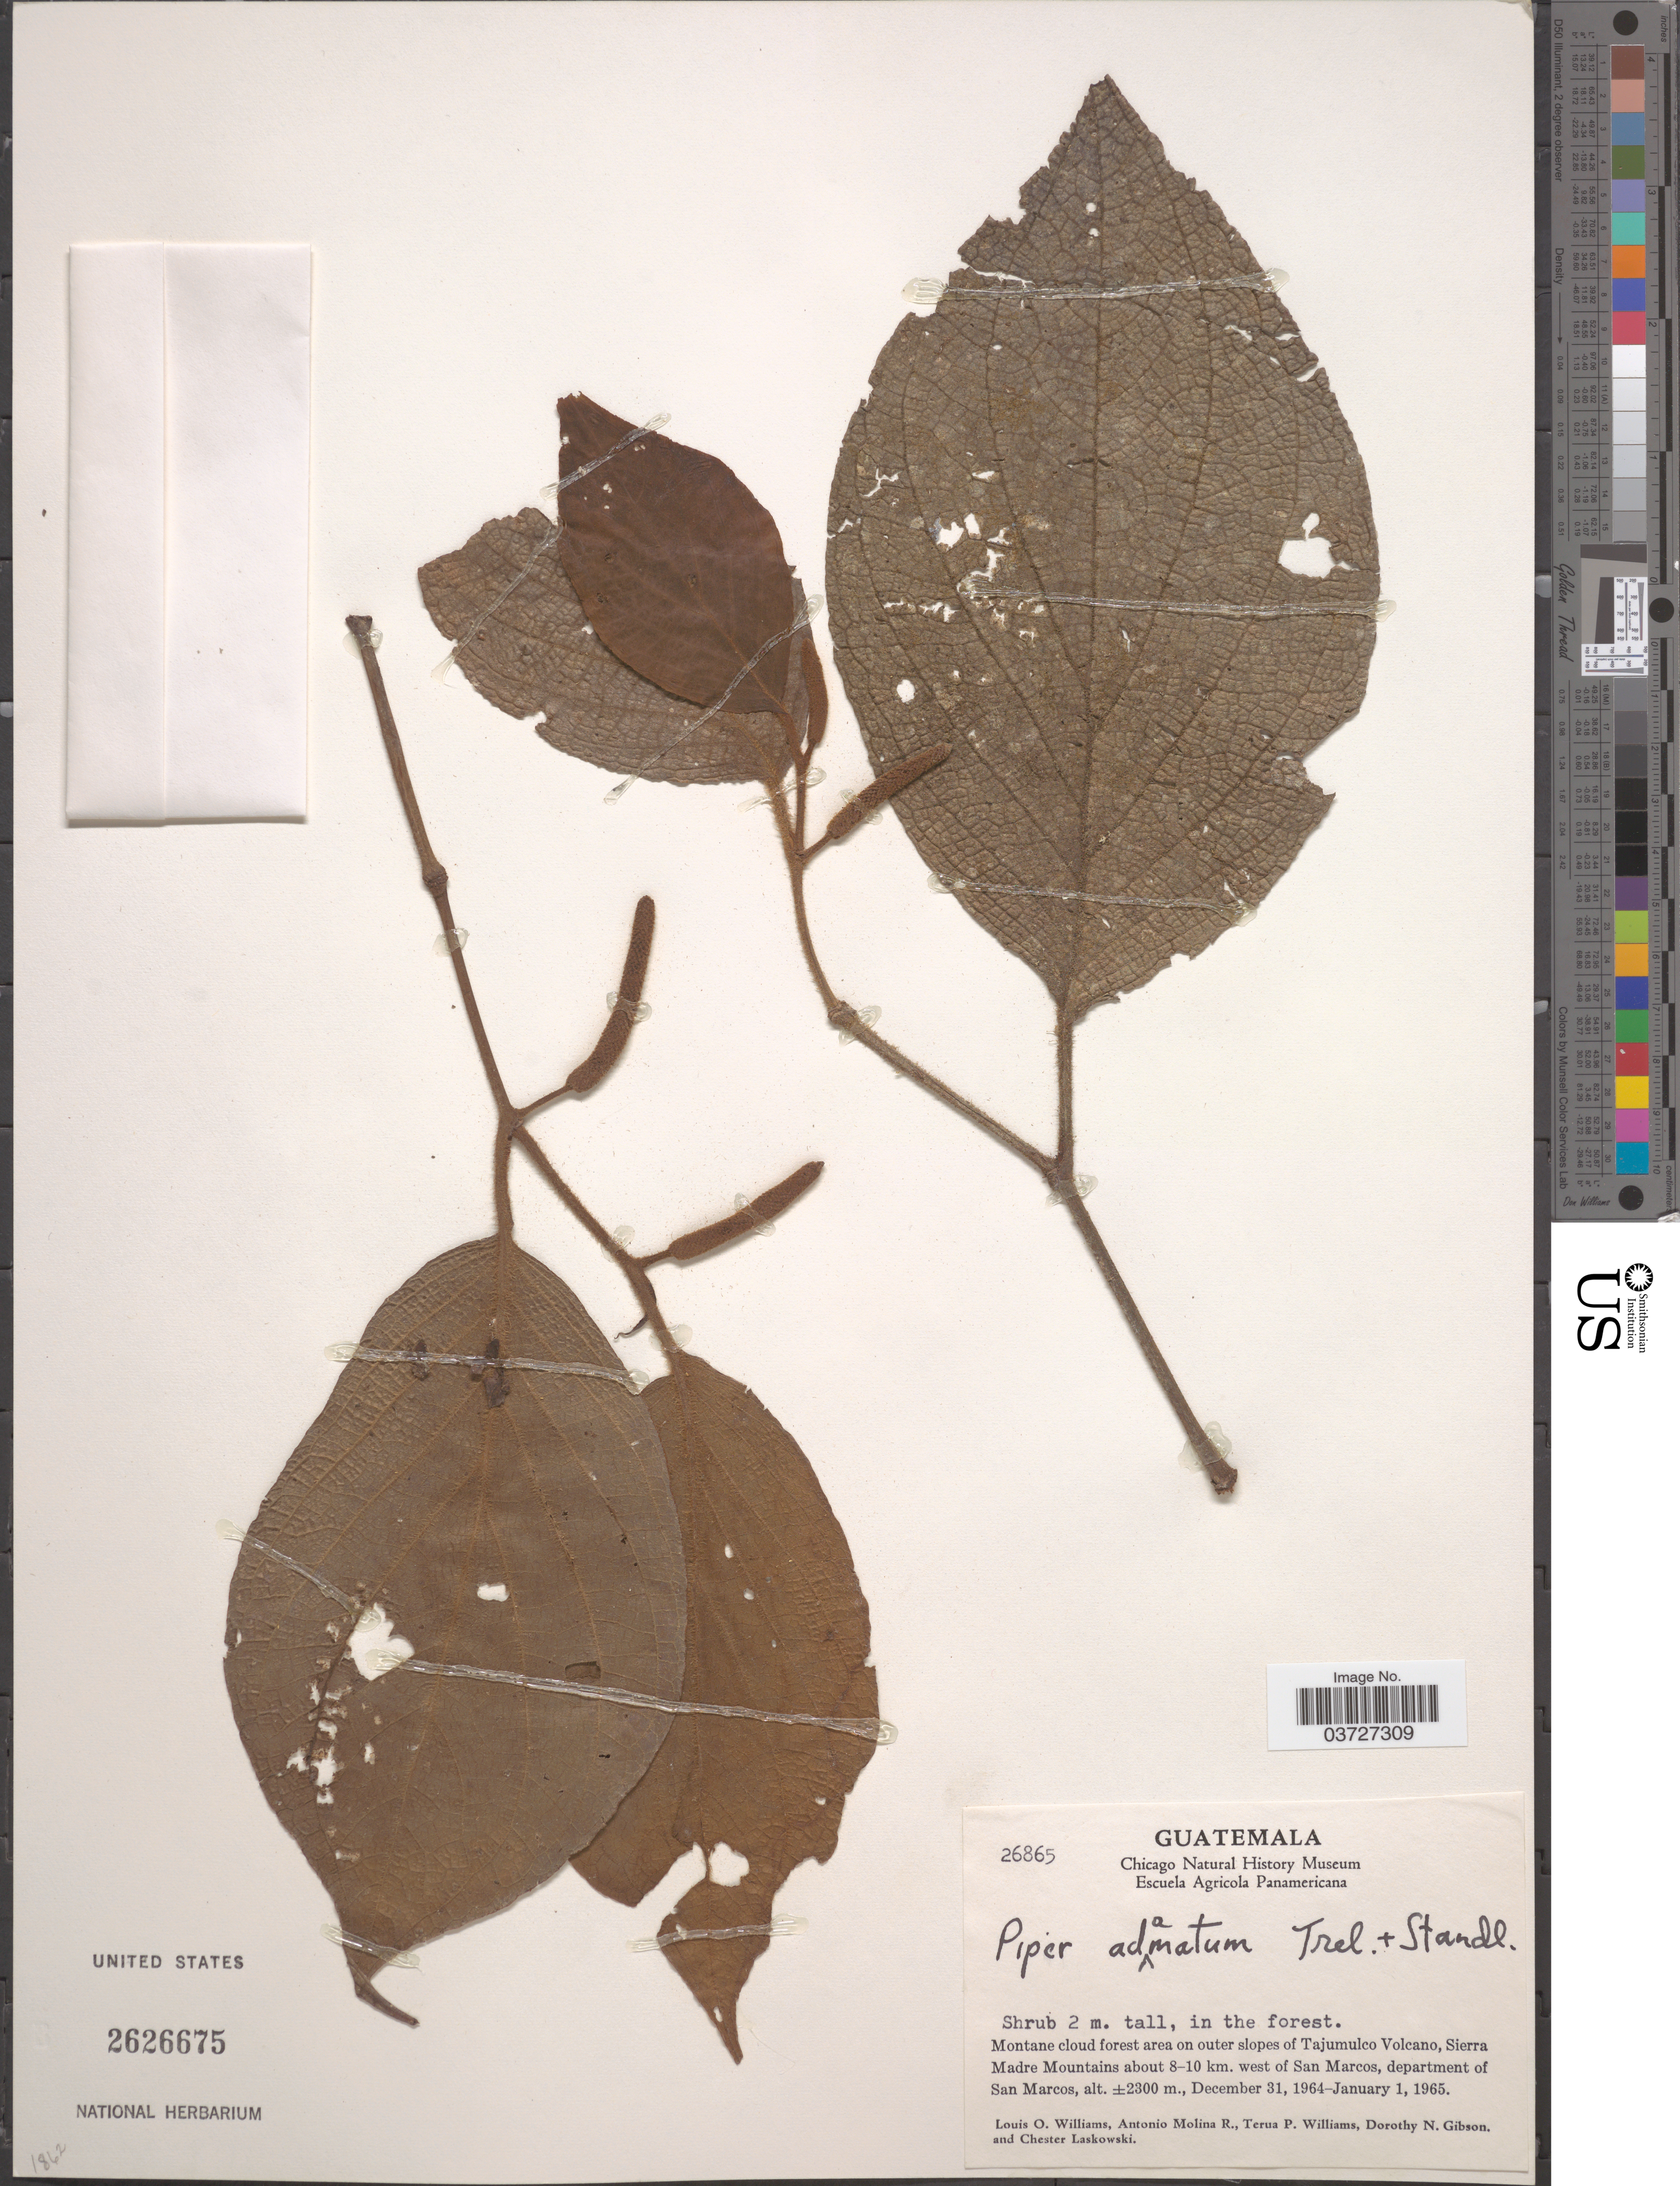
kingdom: Plantae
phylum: Tracheophyta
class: Magnoliopsida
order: Piperales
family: Piperaceae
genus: Piper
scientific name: Piper adamatum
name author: Trel. & Standl.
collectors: L. O. Williams, A. Molina R., T. Williams, D. N. Gibson & C. Laskowski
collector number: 26865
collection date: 1964-12-31/1965-01-01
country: Guatemala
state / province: San Marcos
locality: Montane cloud forest area on outer slopes of Tajumulco Volcano, Sierra Madre Mountains about 8-10 km. west of San Marcos, department of San Marcos.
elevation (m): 2300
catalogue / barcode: US 2626675